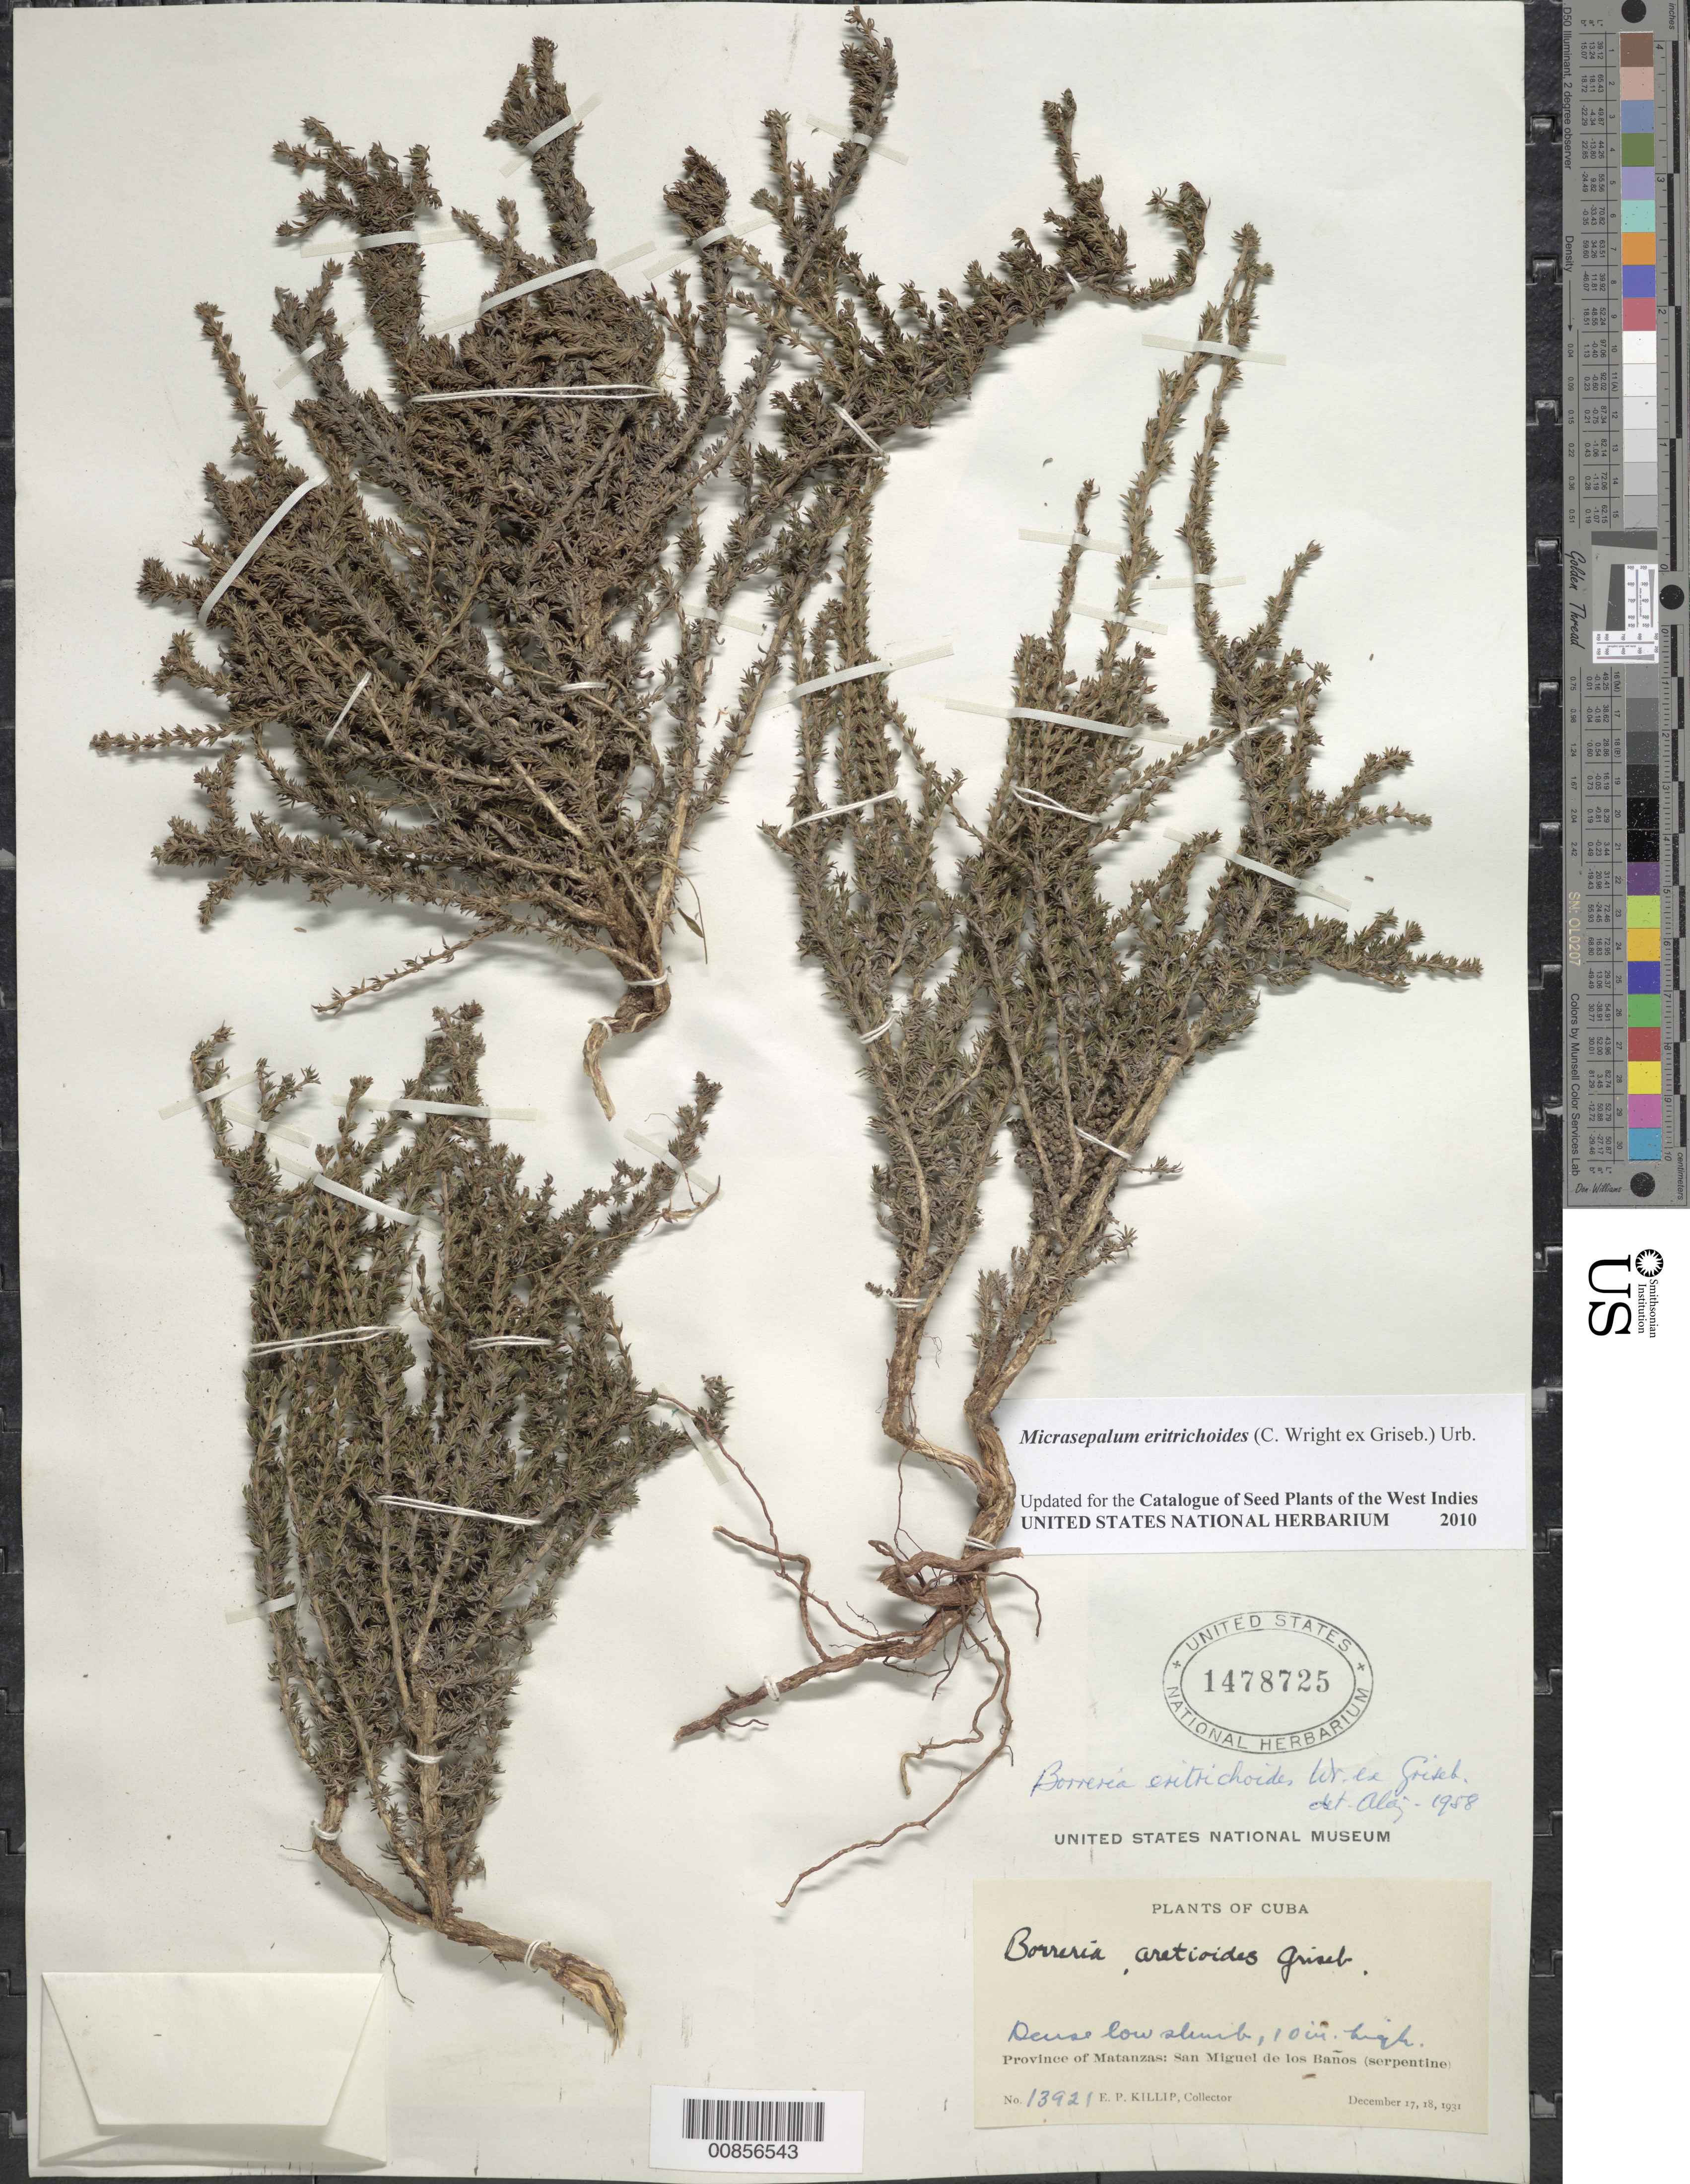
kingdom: Plantae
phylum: Tracheophyta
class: Magnoliopsida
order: Gentianales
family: Rubiaceae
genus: Micrasepalum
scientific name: Micrasepalum eritrichoides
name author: (C. Wright ex Griseb.) Urb.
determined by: Liogier, Alain H.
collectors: E. P. Killip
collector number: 13921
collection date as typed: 17 Dec 1931 to 18 Dec 1931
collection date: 1931-12-17/1931-12-18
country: Cuba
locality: San Miguel de los Baños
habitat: Serpentine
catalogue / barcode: US 1478725